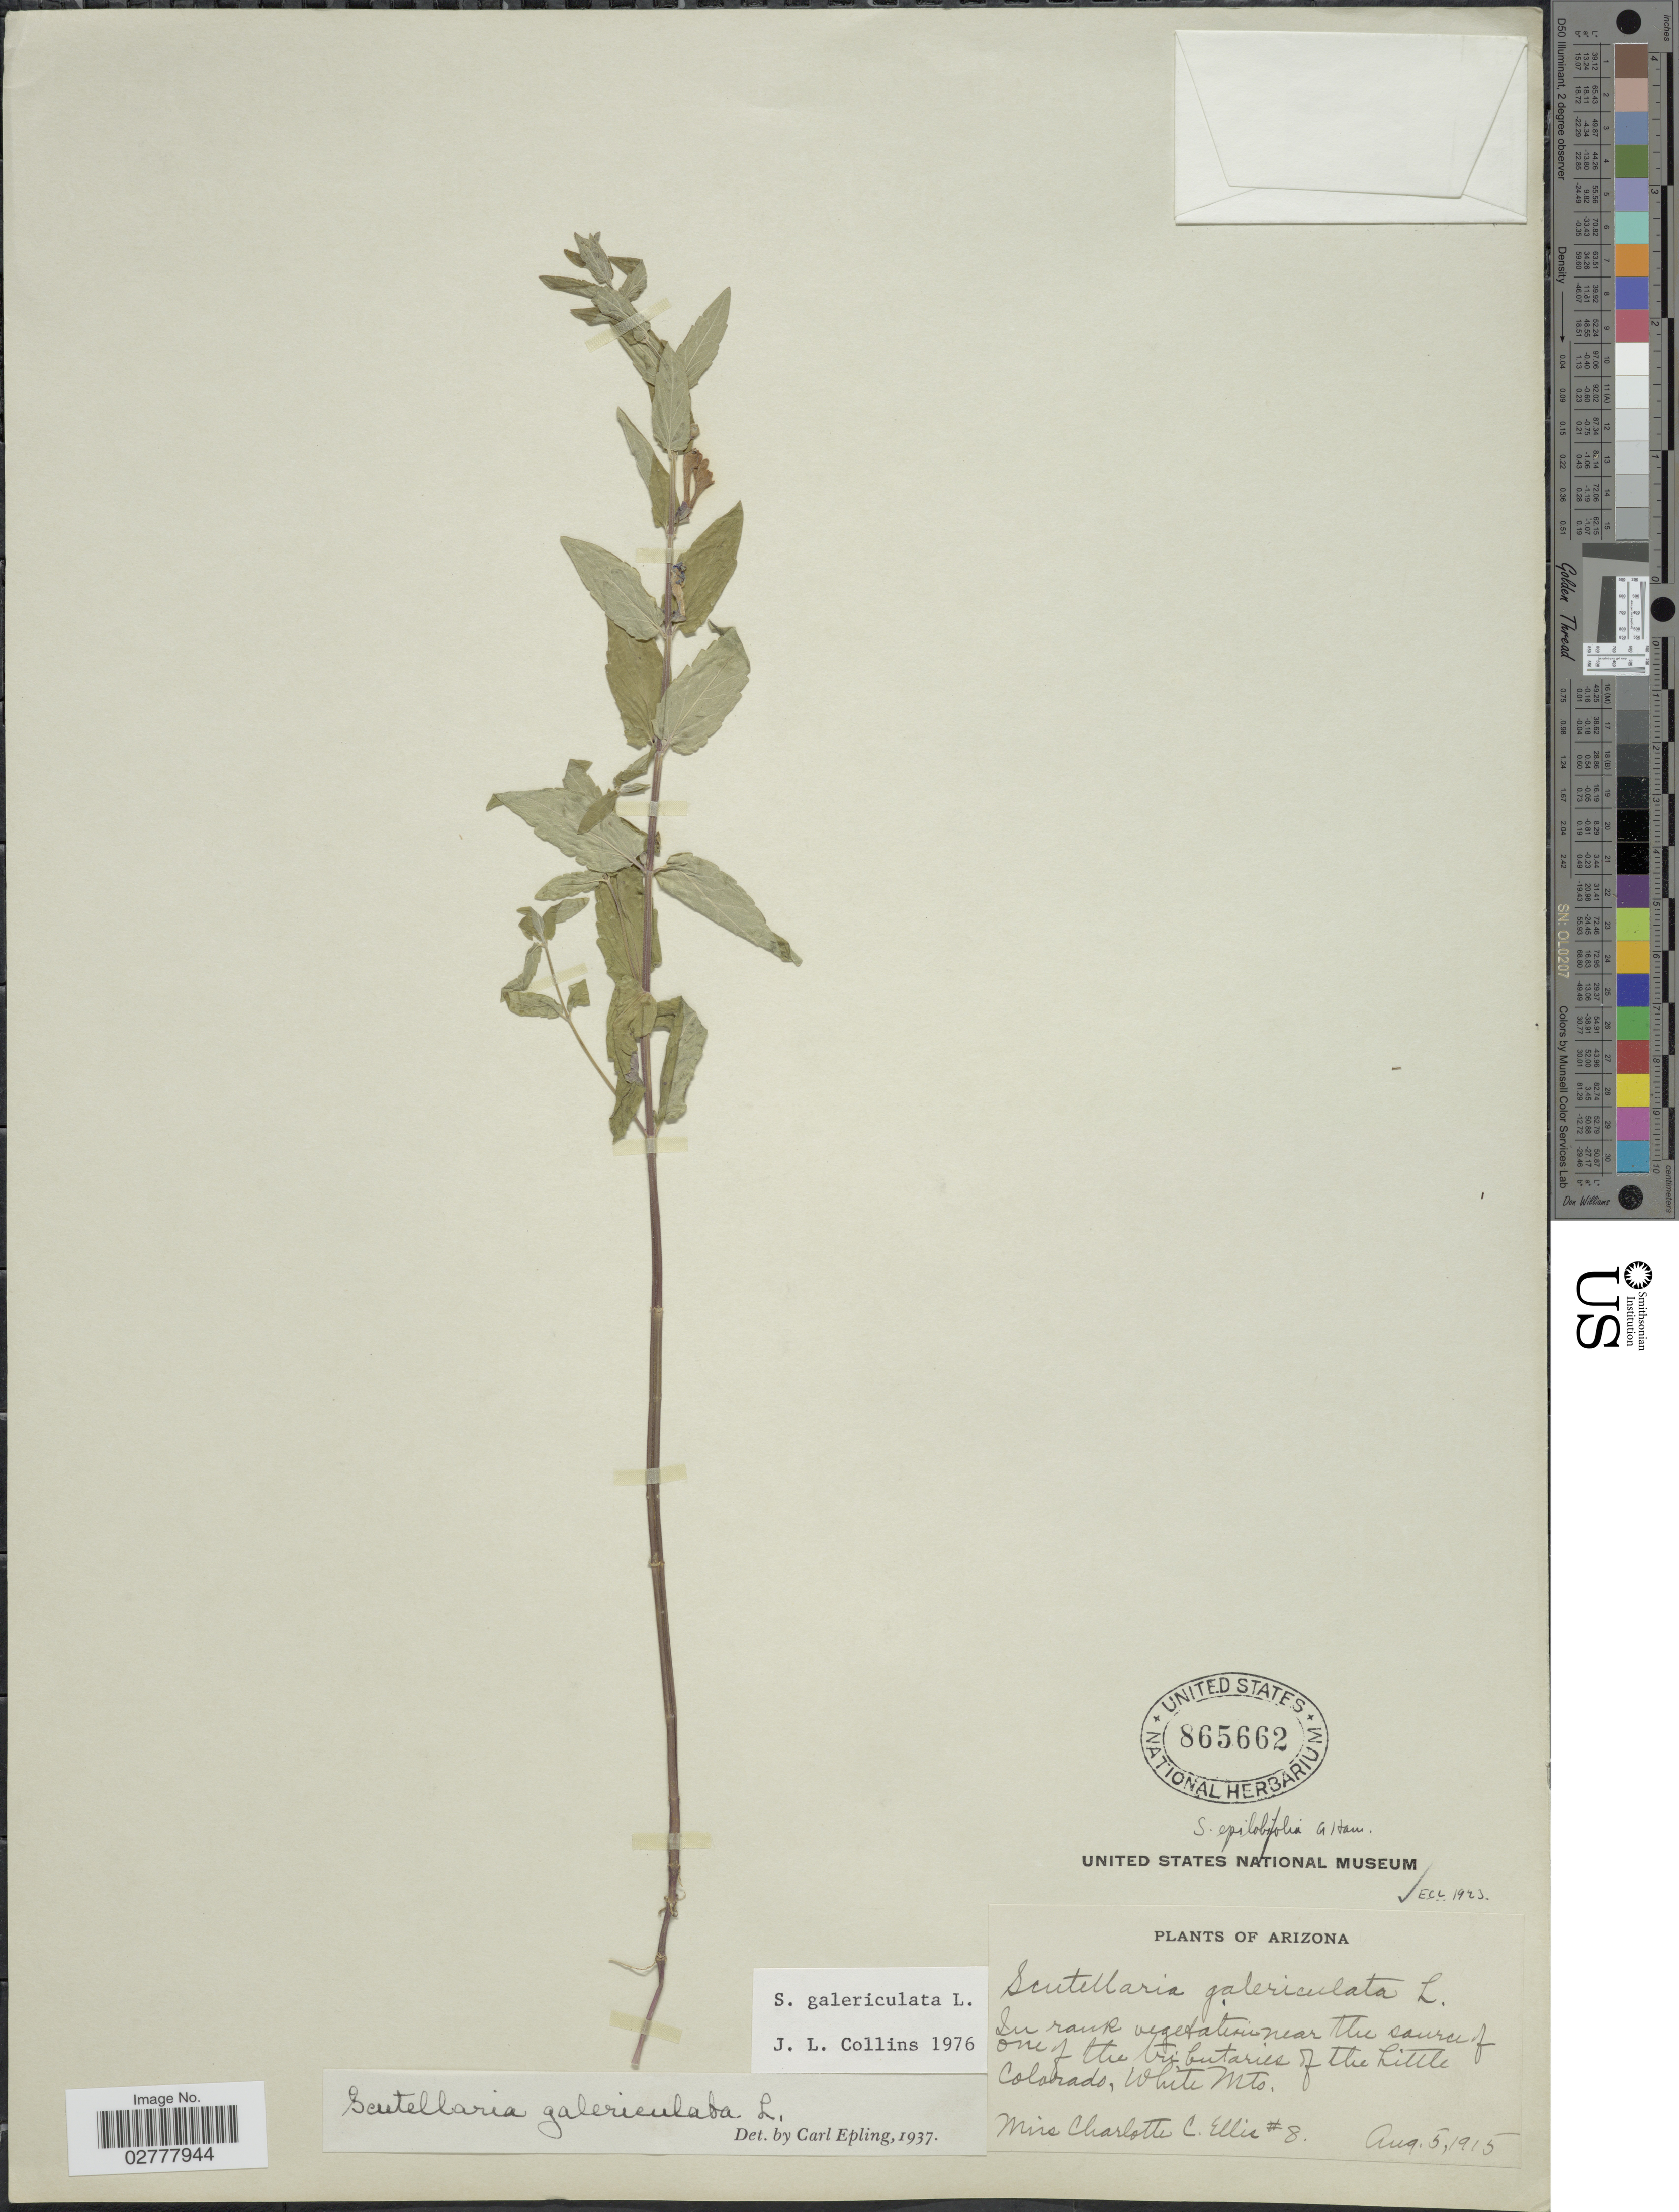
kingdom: Plantae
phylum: Tracheophyta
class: Magnoliopsida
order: Lamiales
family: Lamiaceae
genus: Scutellaria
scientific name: Scutellaria galericulata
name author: L.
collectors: C. C. Ellis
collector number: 8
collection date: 1915-08-05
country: United States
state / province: Arizona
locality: In rank vegetation near the source of one of the tributaries of the Little Colorado, White Mts.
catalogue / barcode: US 865662